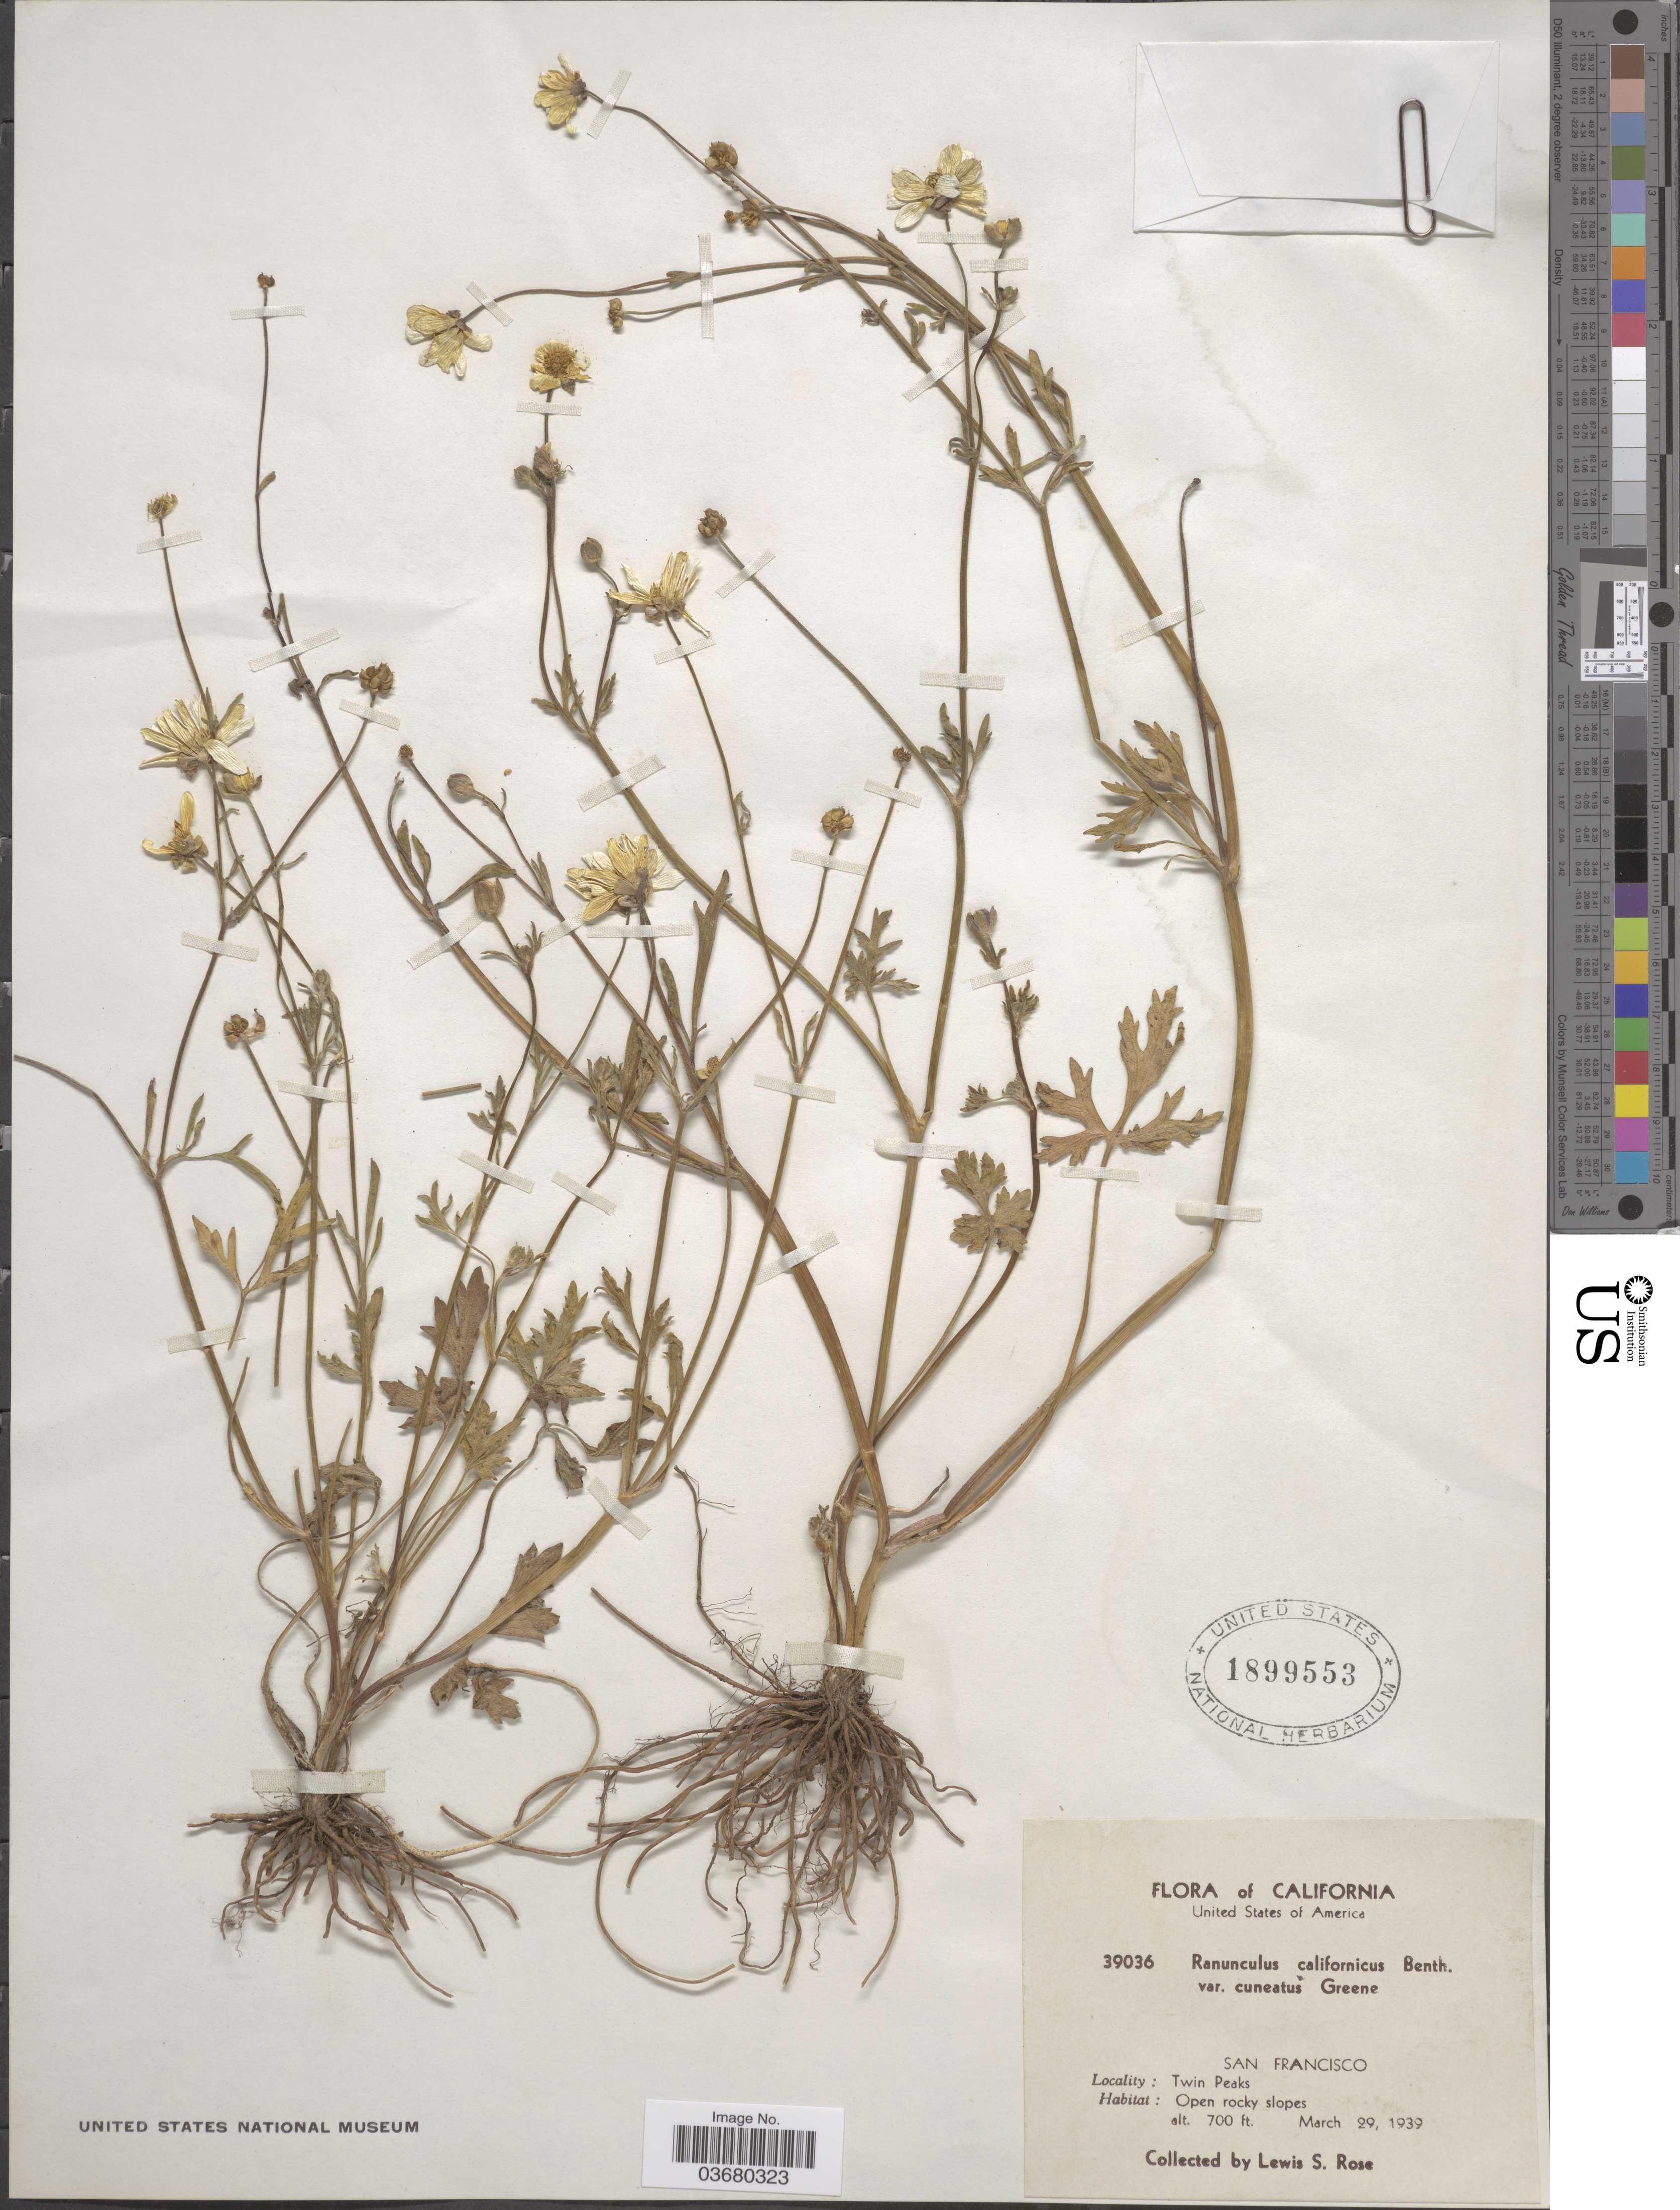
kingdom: Plantae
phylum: Tracheophyta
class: Magnoliopsida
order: Ranunculales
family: Ranunculaceae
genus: Ranunculus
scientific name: Ranunculus californicus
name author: Benth.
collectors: L. S. Rose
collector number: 39036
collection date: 1939-03-29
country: United States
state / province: California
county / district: San Francisco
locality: United States of America. San Francisco. Twin Peaks.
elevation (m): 213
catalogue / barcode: US 1899553